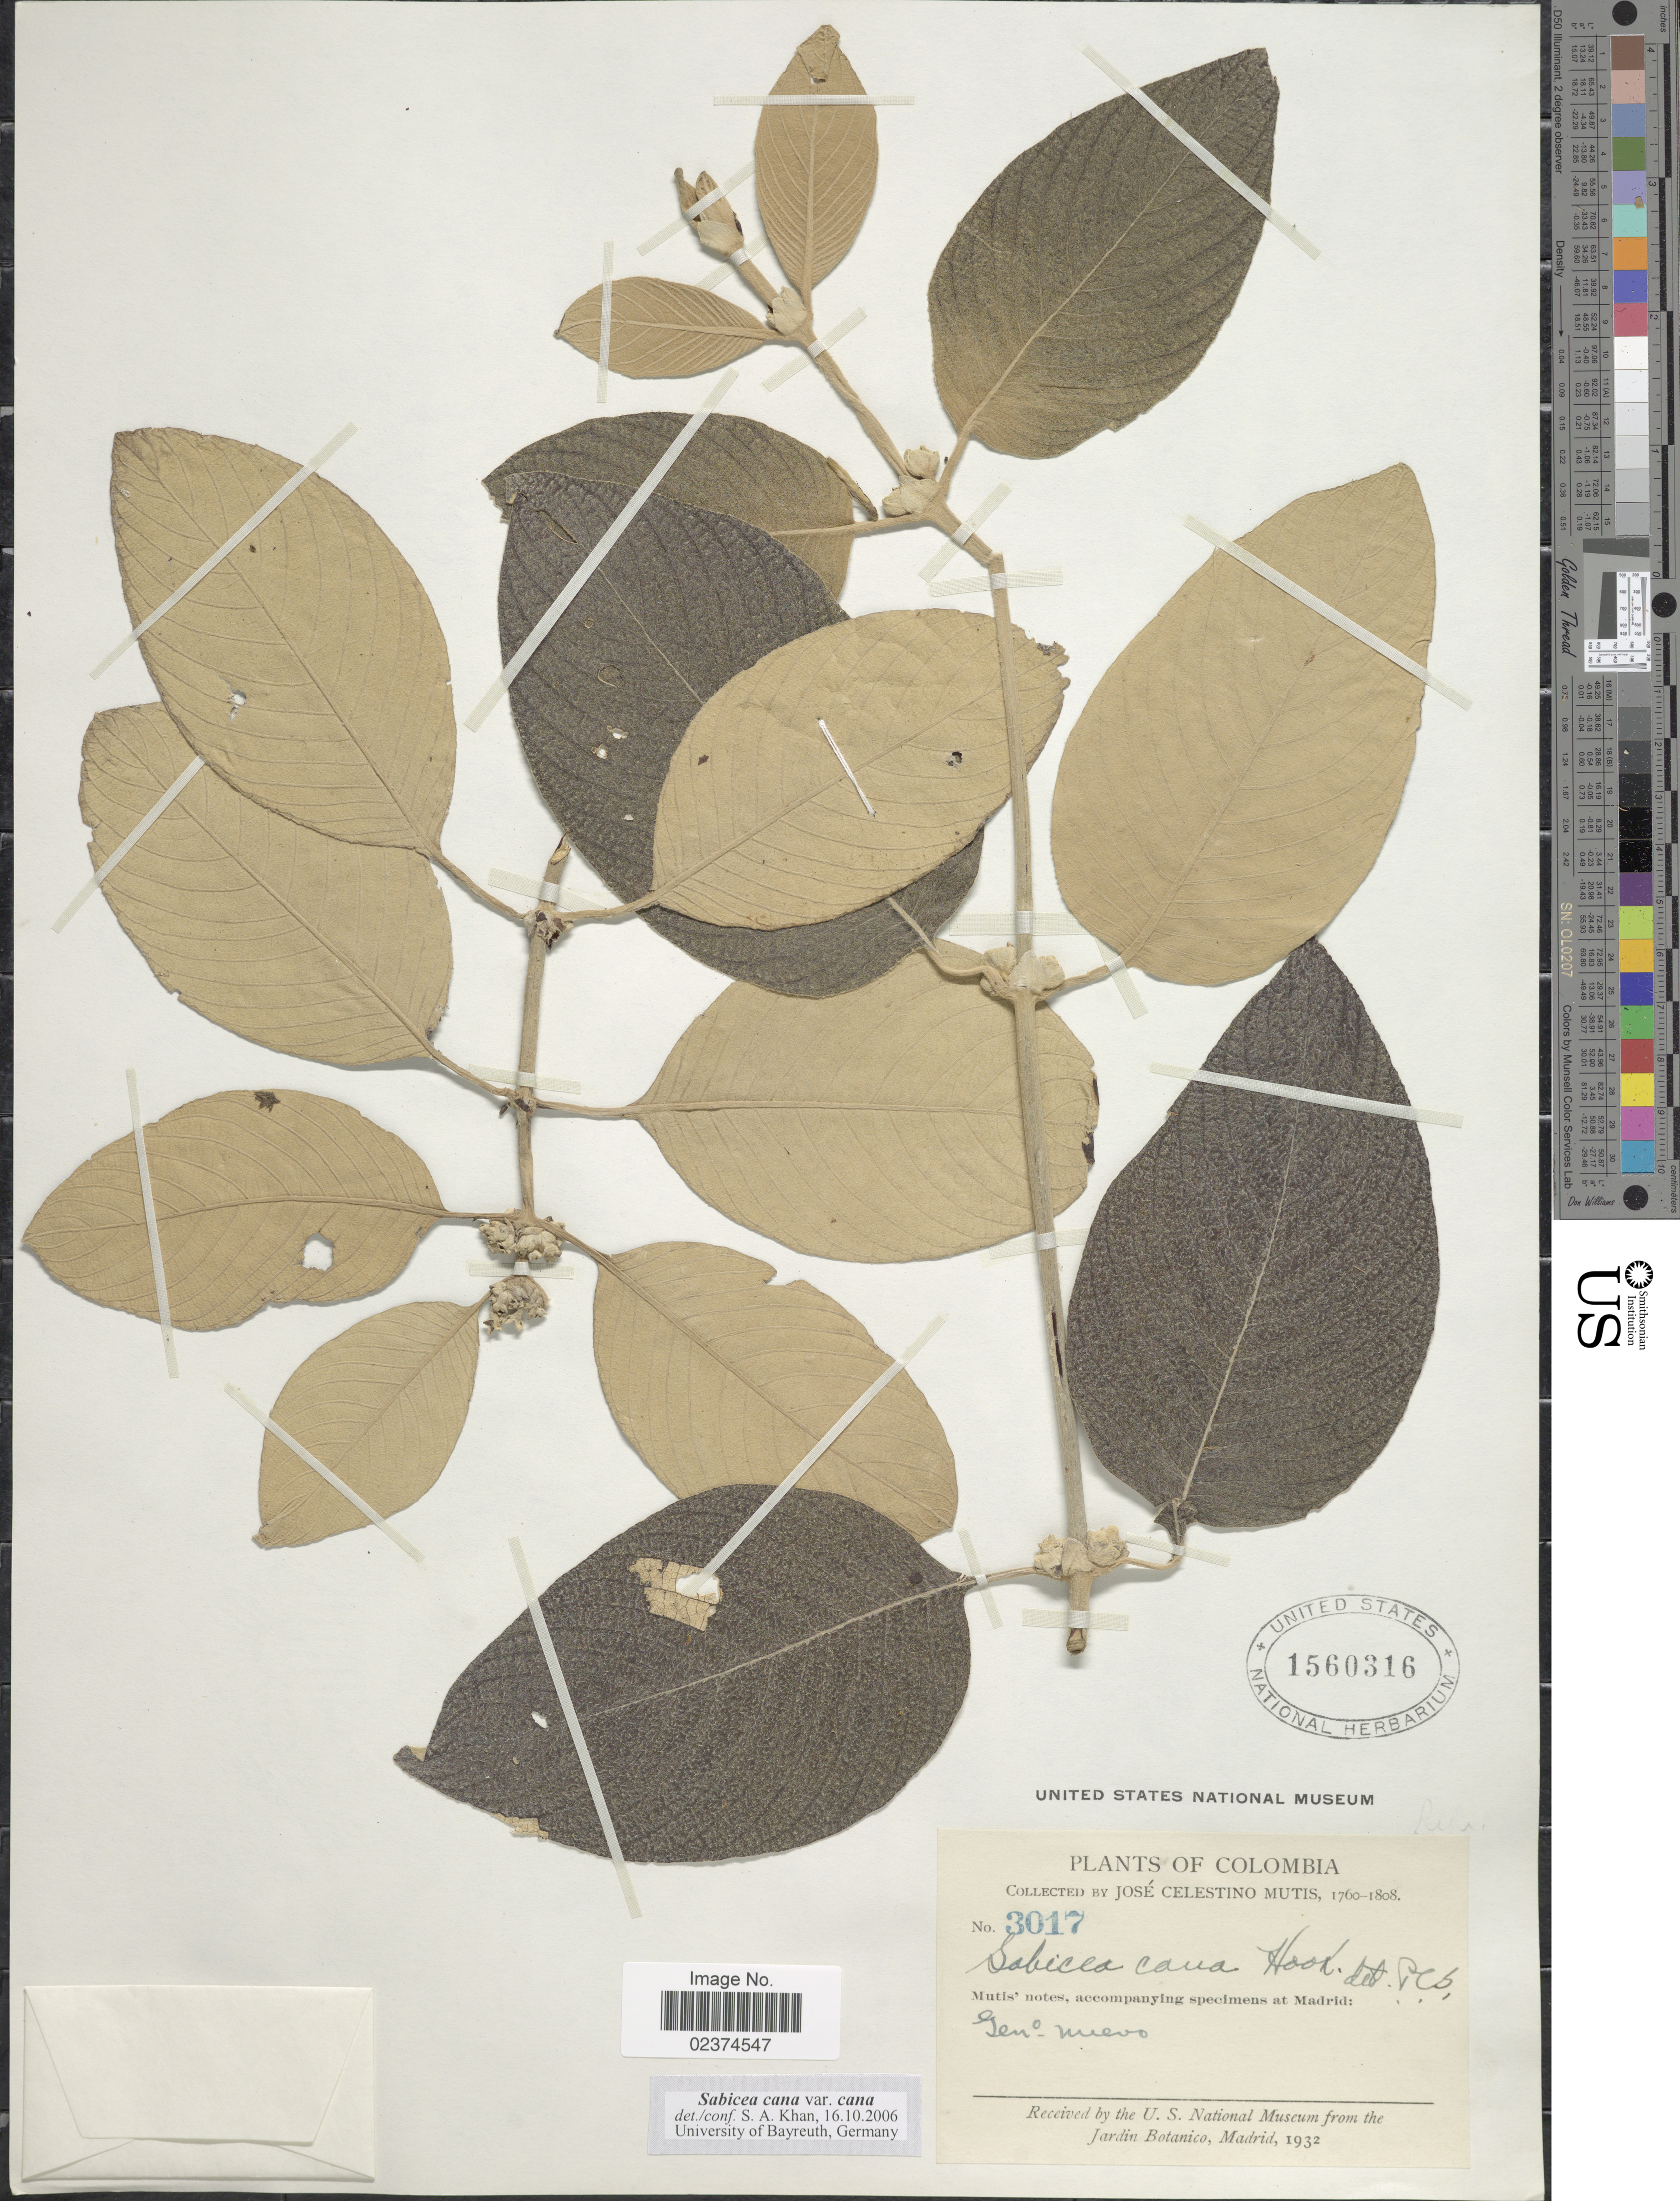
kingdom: Plantae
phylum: Tracheophyta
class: Magnoliopsida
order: Gentianales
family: Rubiaceae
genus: Sabicea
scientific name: Sabicea cana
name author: Hook. f.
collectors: J. C. B. Mutis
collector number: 3017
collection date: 1760/1808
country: Colombia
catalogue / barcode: US 1560316